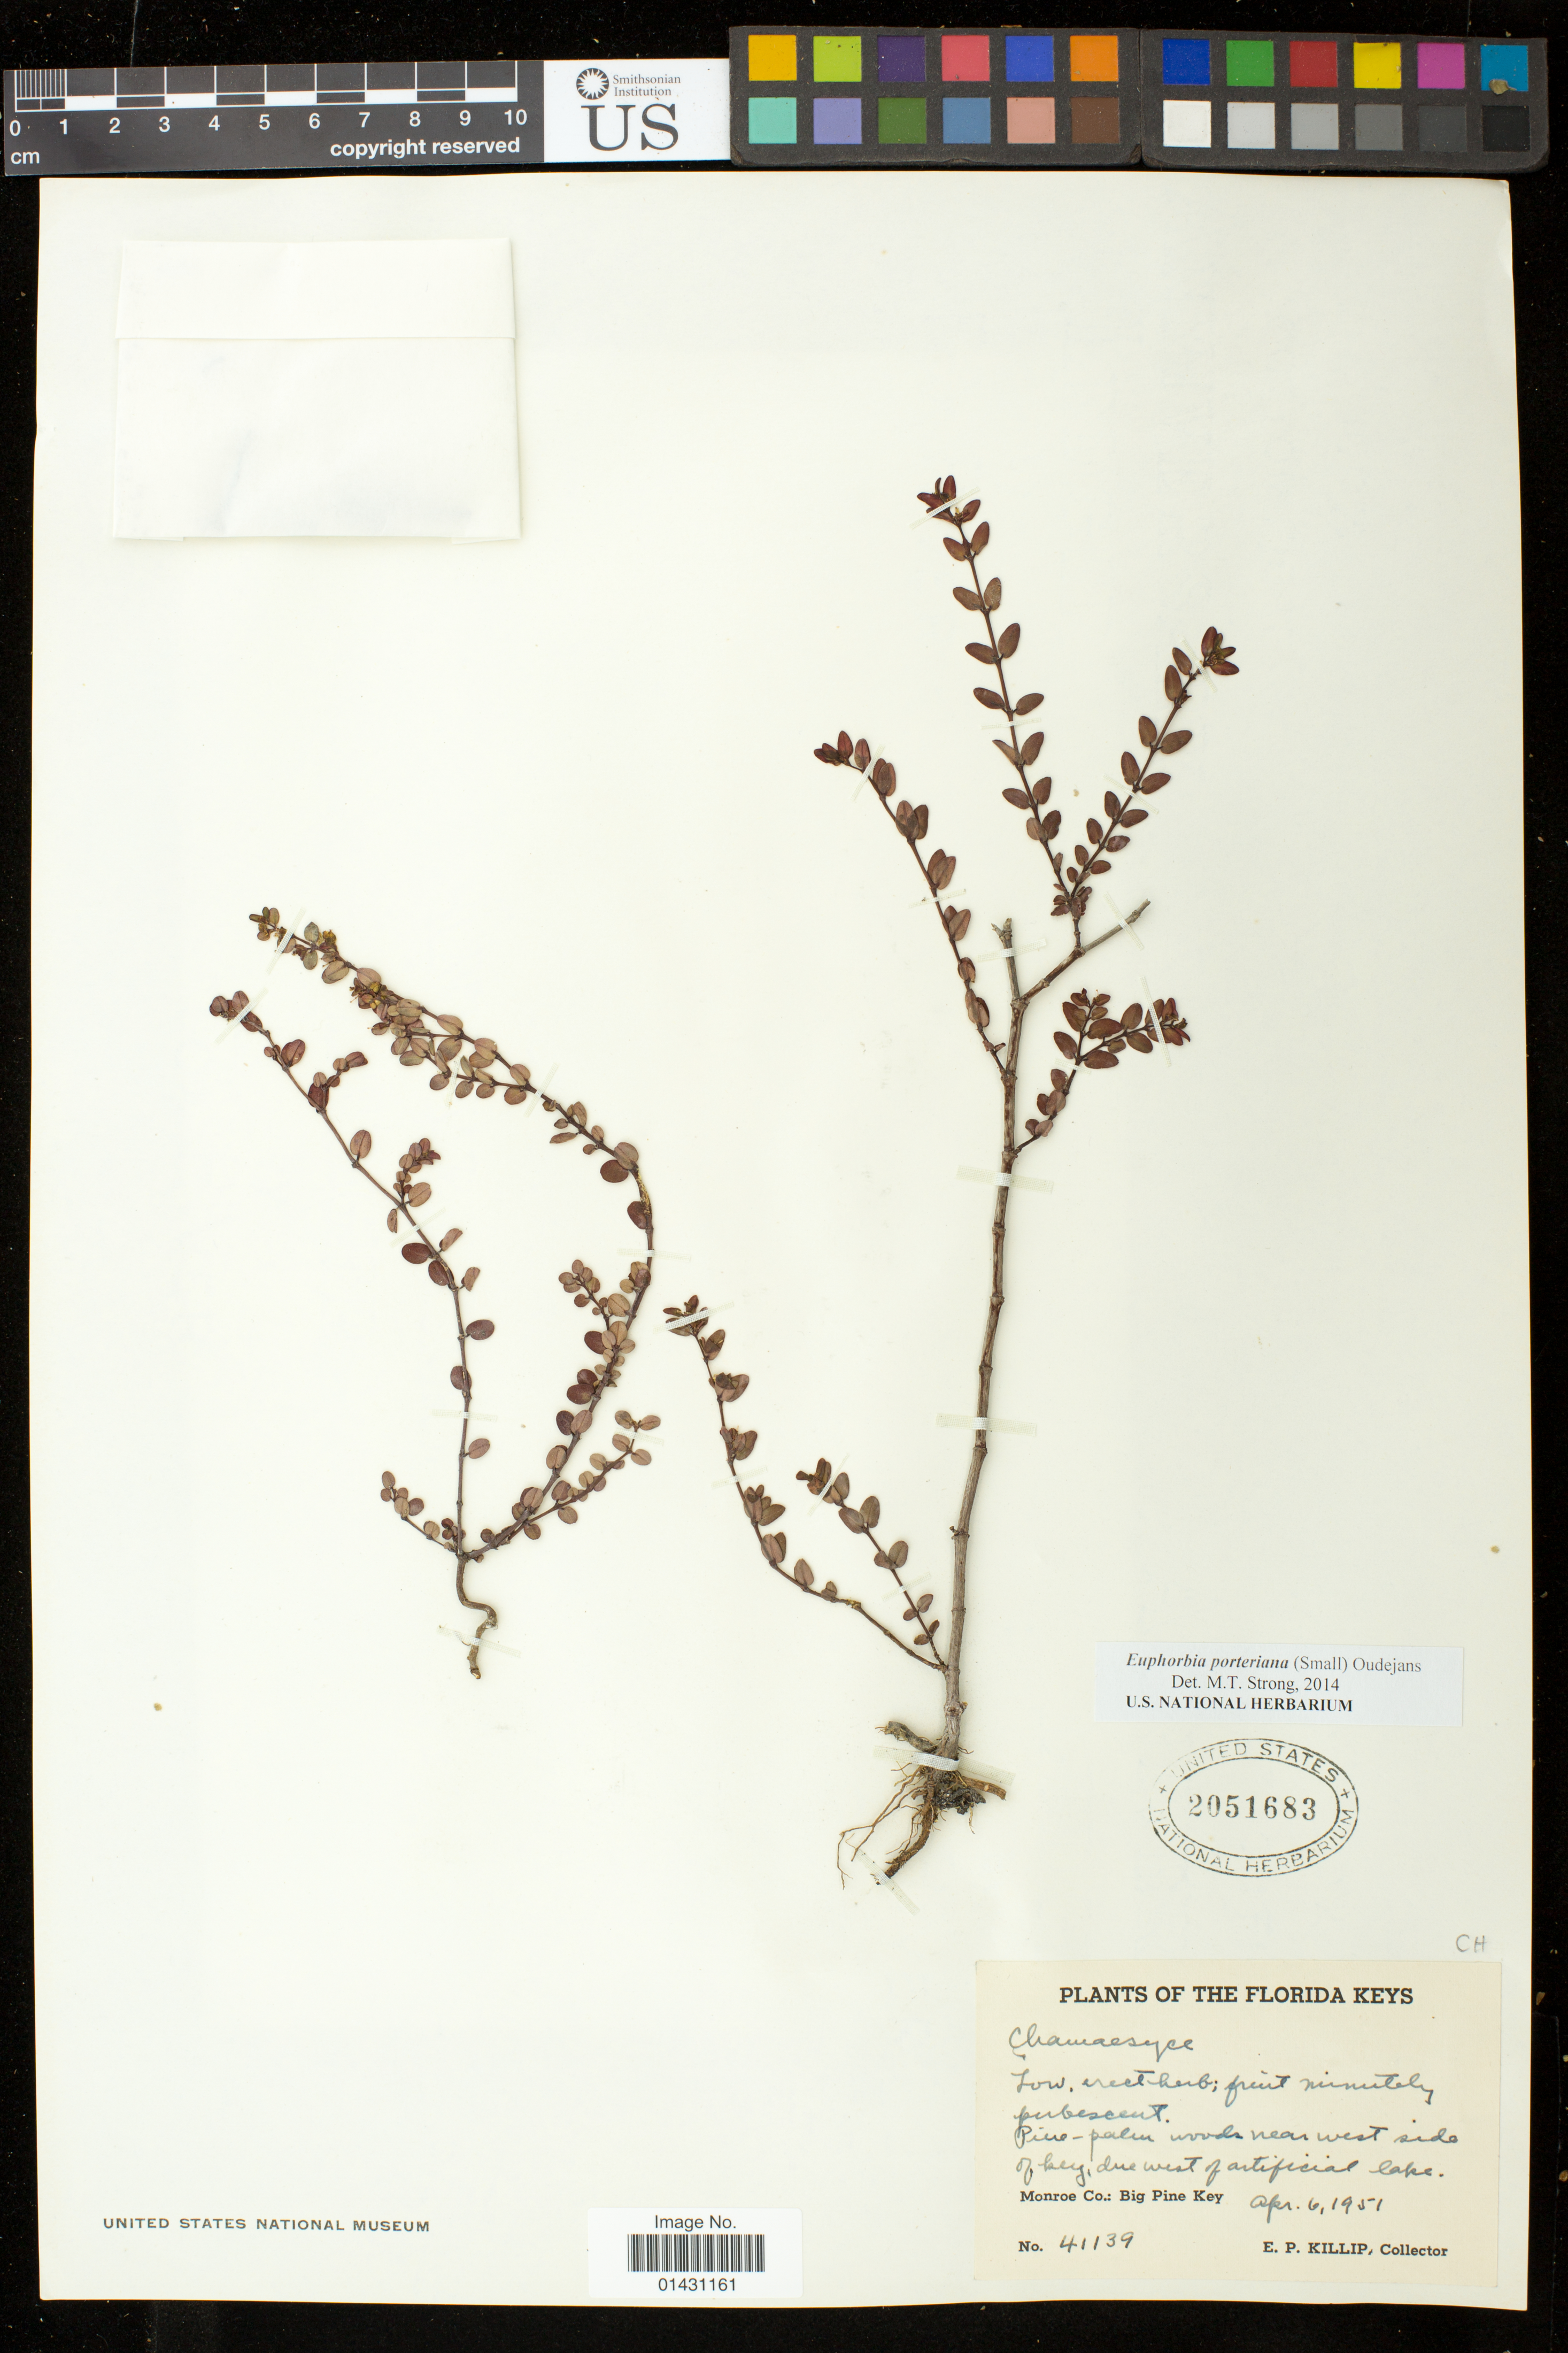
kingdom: Plantae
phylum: Tracheophyta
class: Magnoliopsida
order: Malpighiales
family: Euphorbiaceae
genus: Euphorbia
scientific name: Euphorbia porteriana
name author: (Small) Oudejans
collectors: E. P. Killip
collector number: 41139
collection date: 1951-04-06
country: United States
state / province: Florida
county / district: Monroe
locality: Pine-palm woods near west side of key, due west of artificial lake.; Big Pine Key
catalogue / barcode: US 2051683